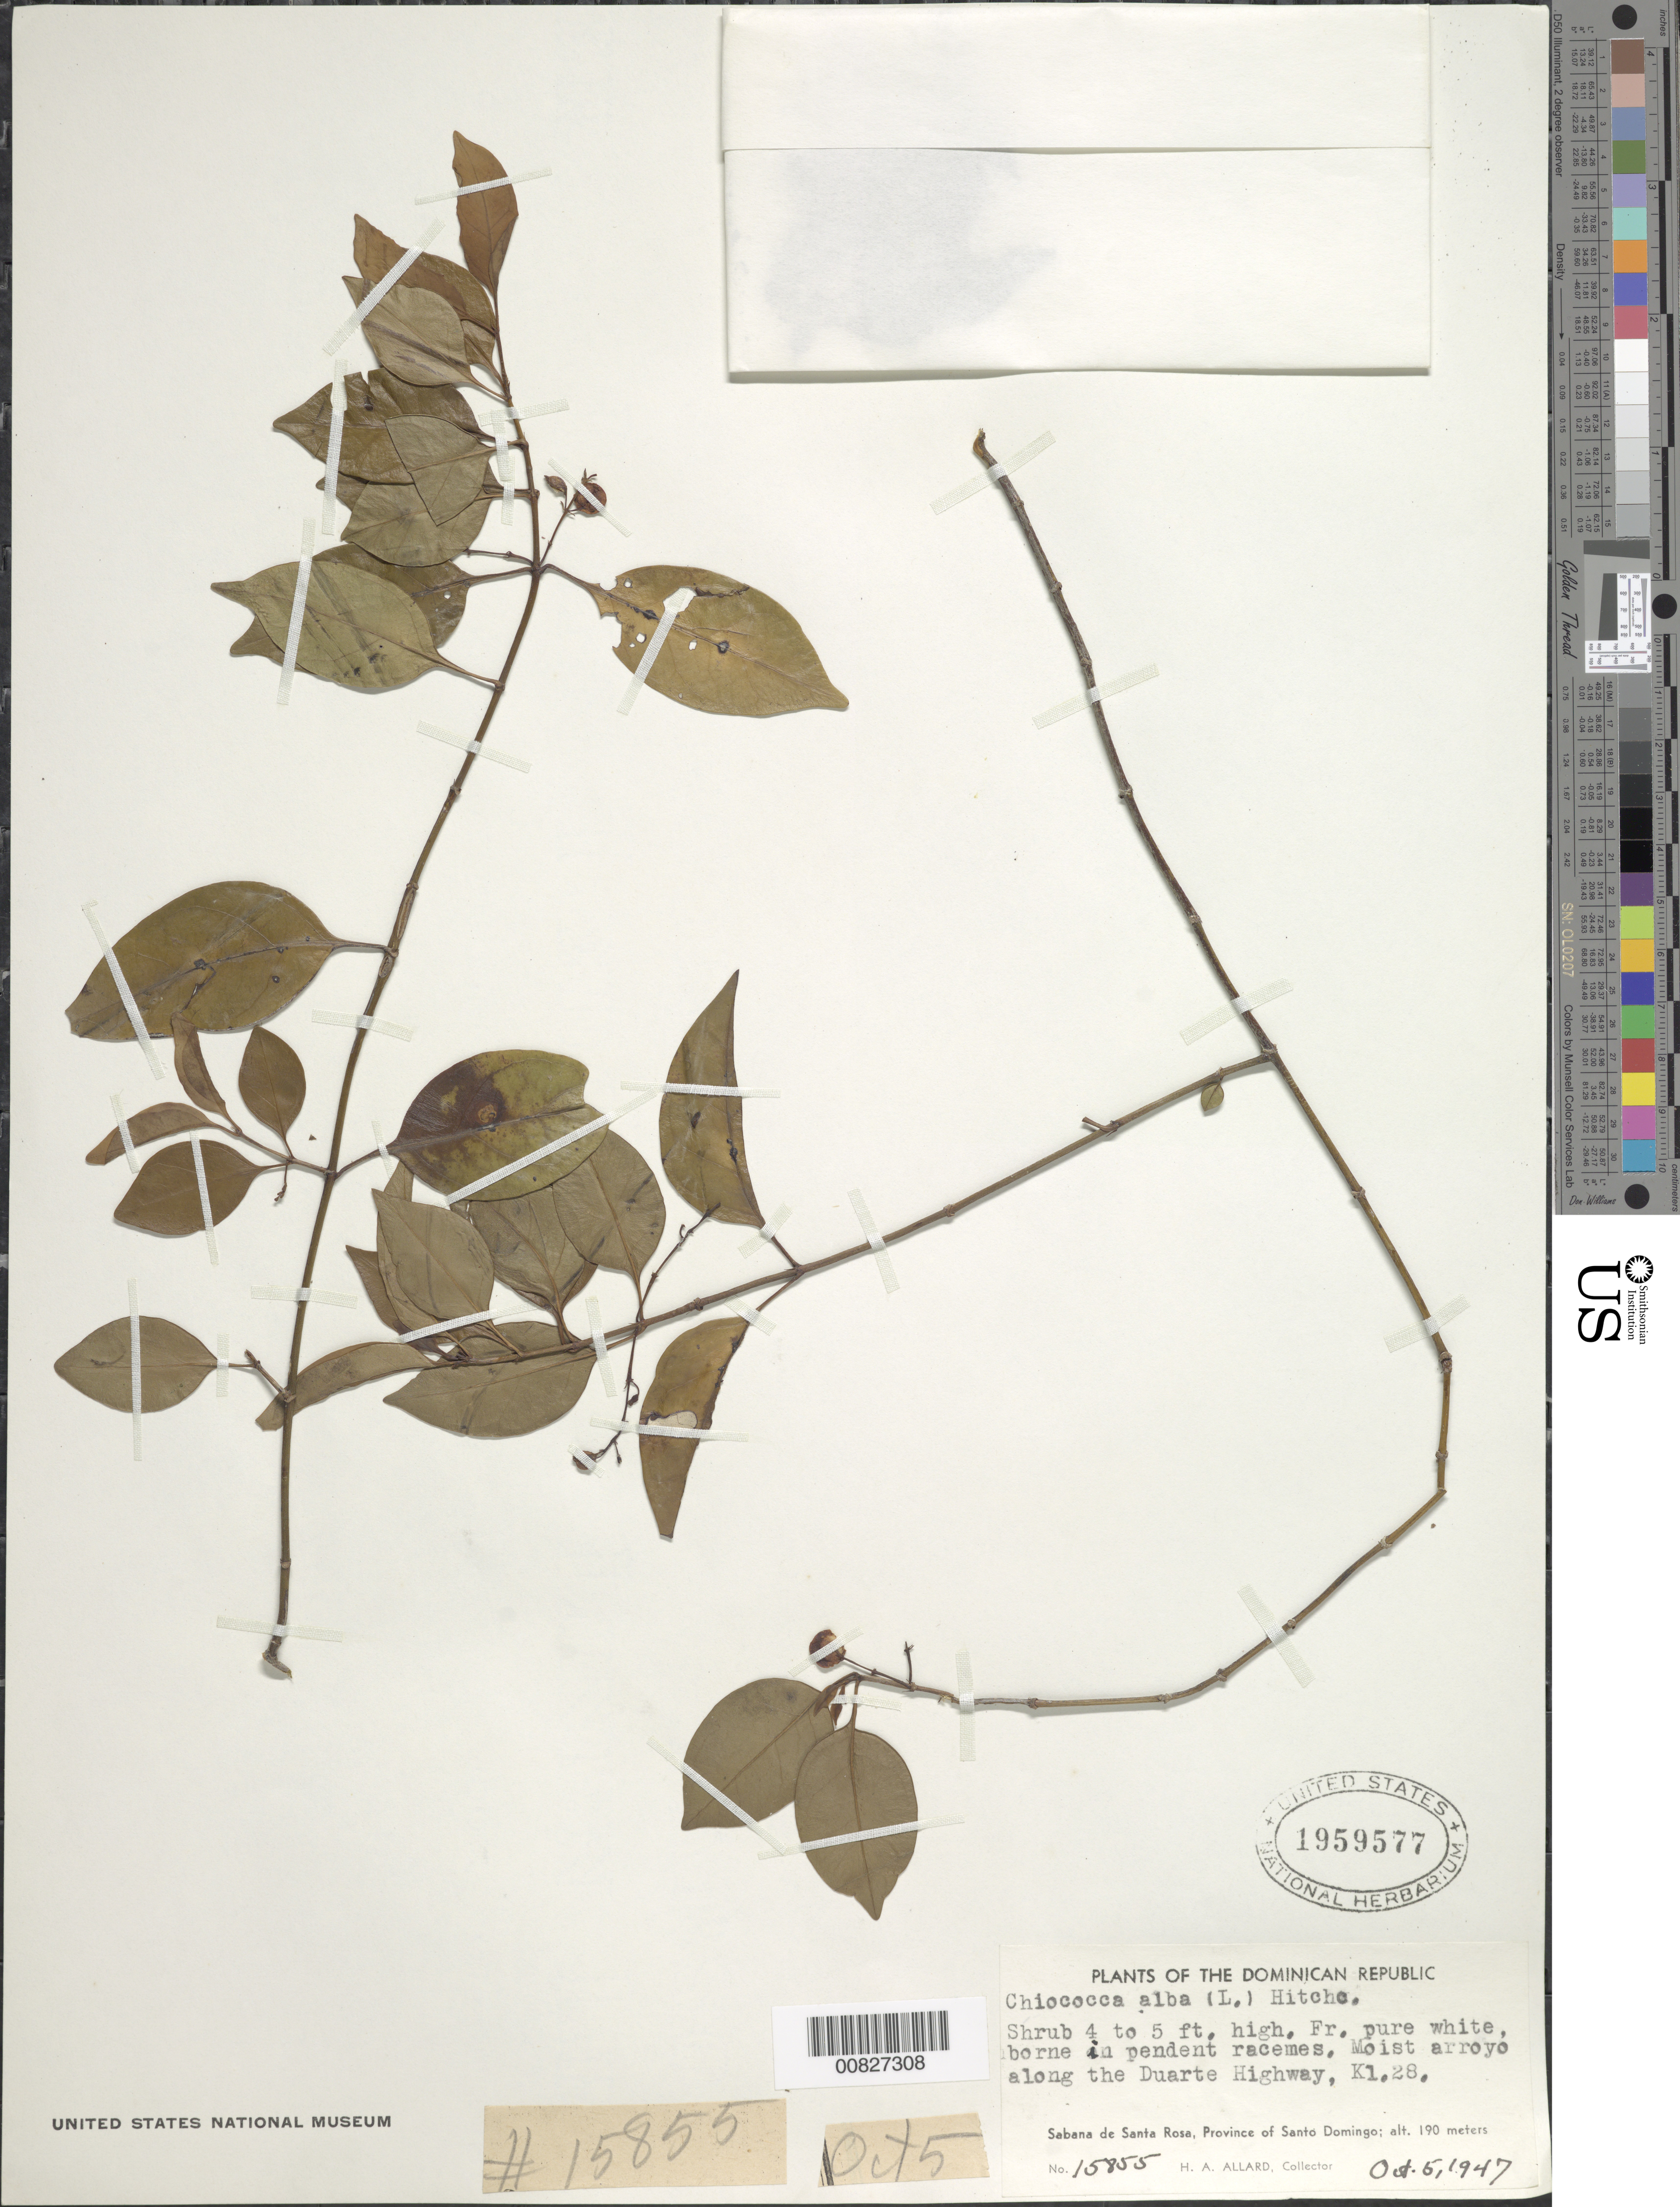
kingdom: Plantae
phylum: Tracheophyta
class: Magnoliopsida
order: Gentianales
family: Rubiaceae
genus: Chiococca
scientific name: Chiococca alba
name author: (L.) Hitchc.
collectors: H. A. Allard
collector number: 15855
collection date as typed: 05 Oct 1947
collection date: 1947-10-05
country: Dominican Republic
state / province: Distrito Nacional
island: Hispaniola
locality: Sabana de Santa Rosa, along the Duarte Highway, kl. 28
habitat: Moist arroyo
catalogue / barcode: US 1959577